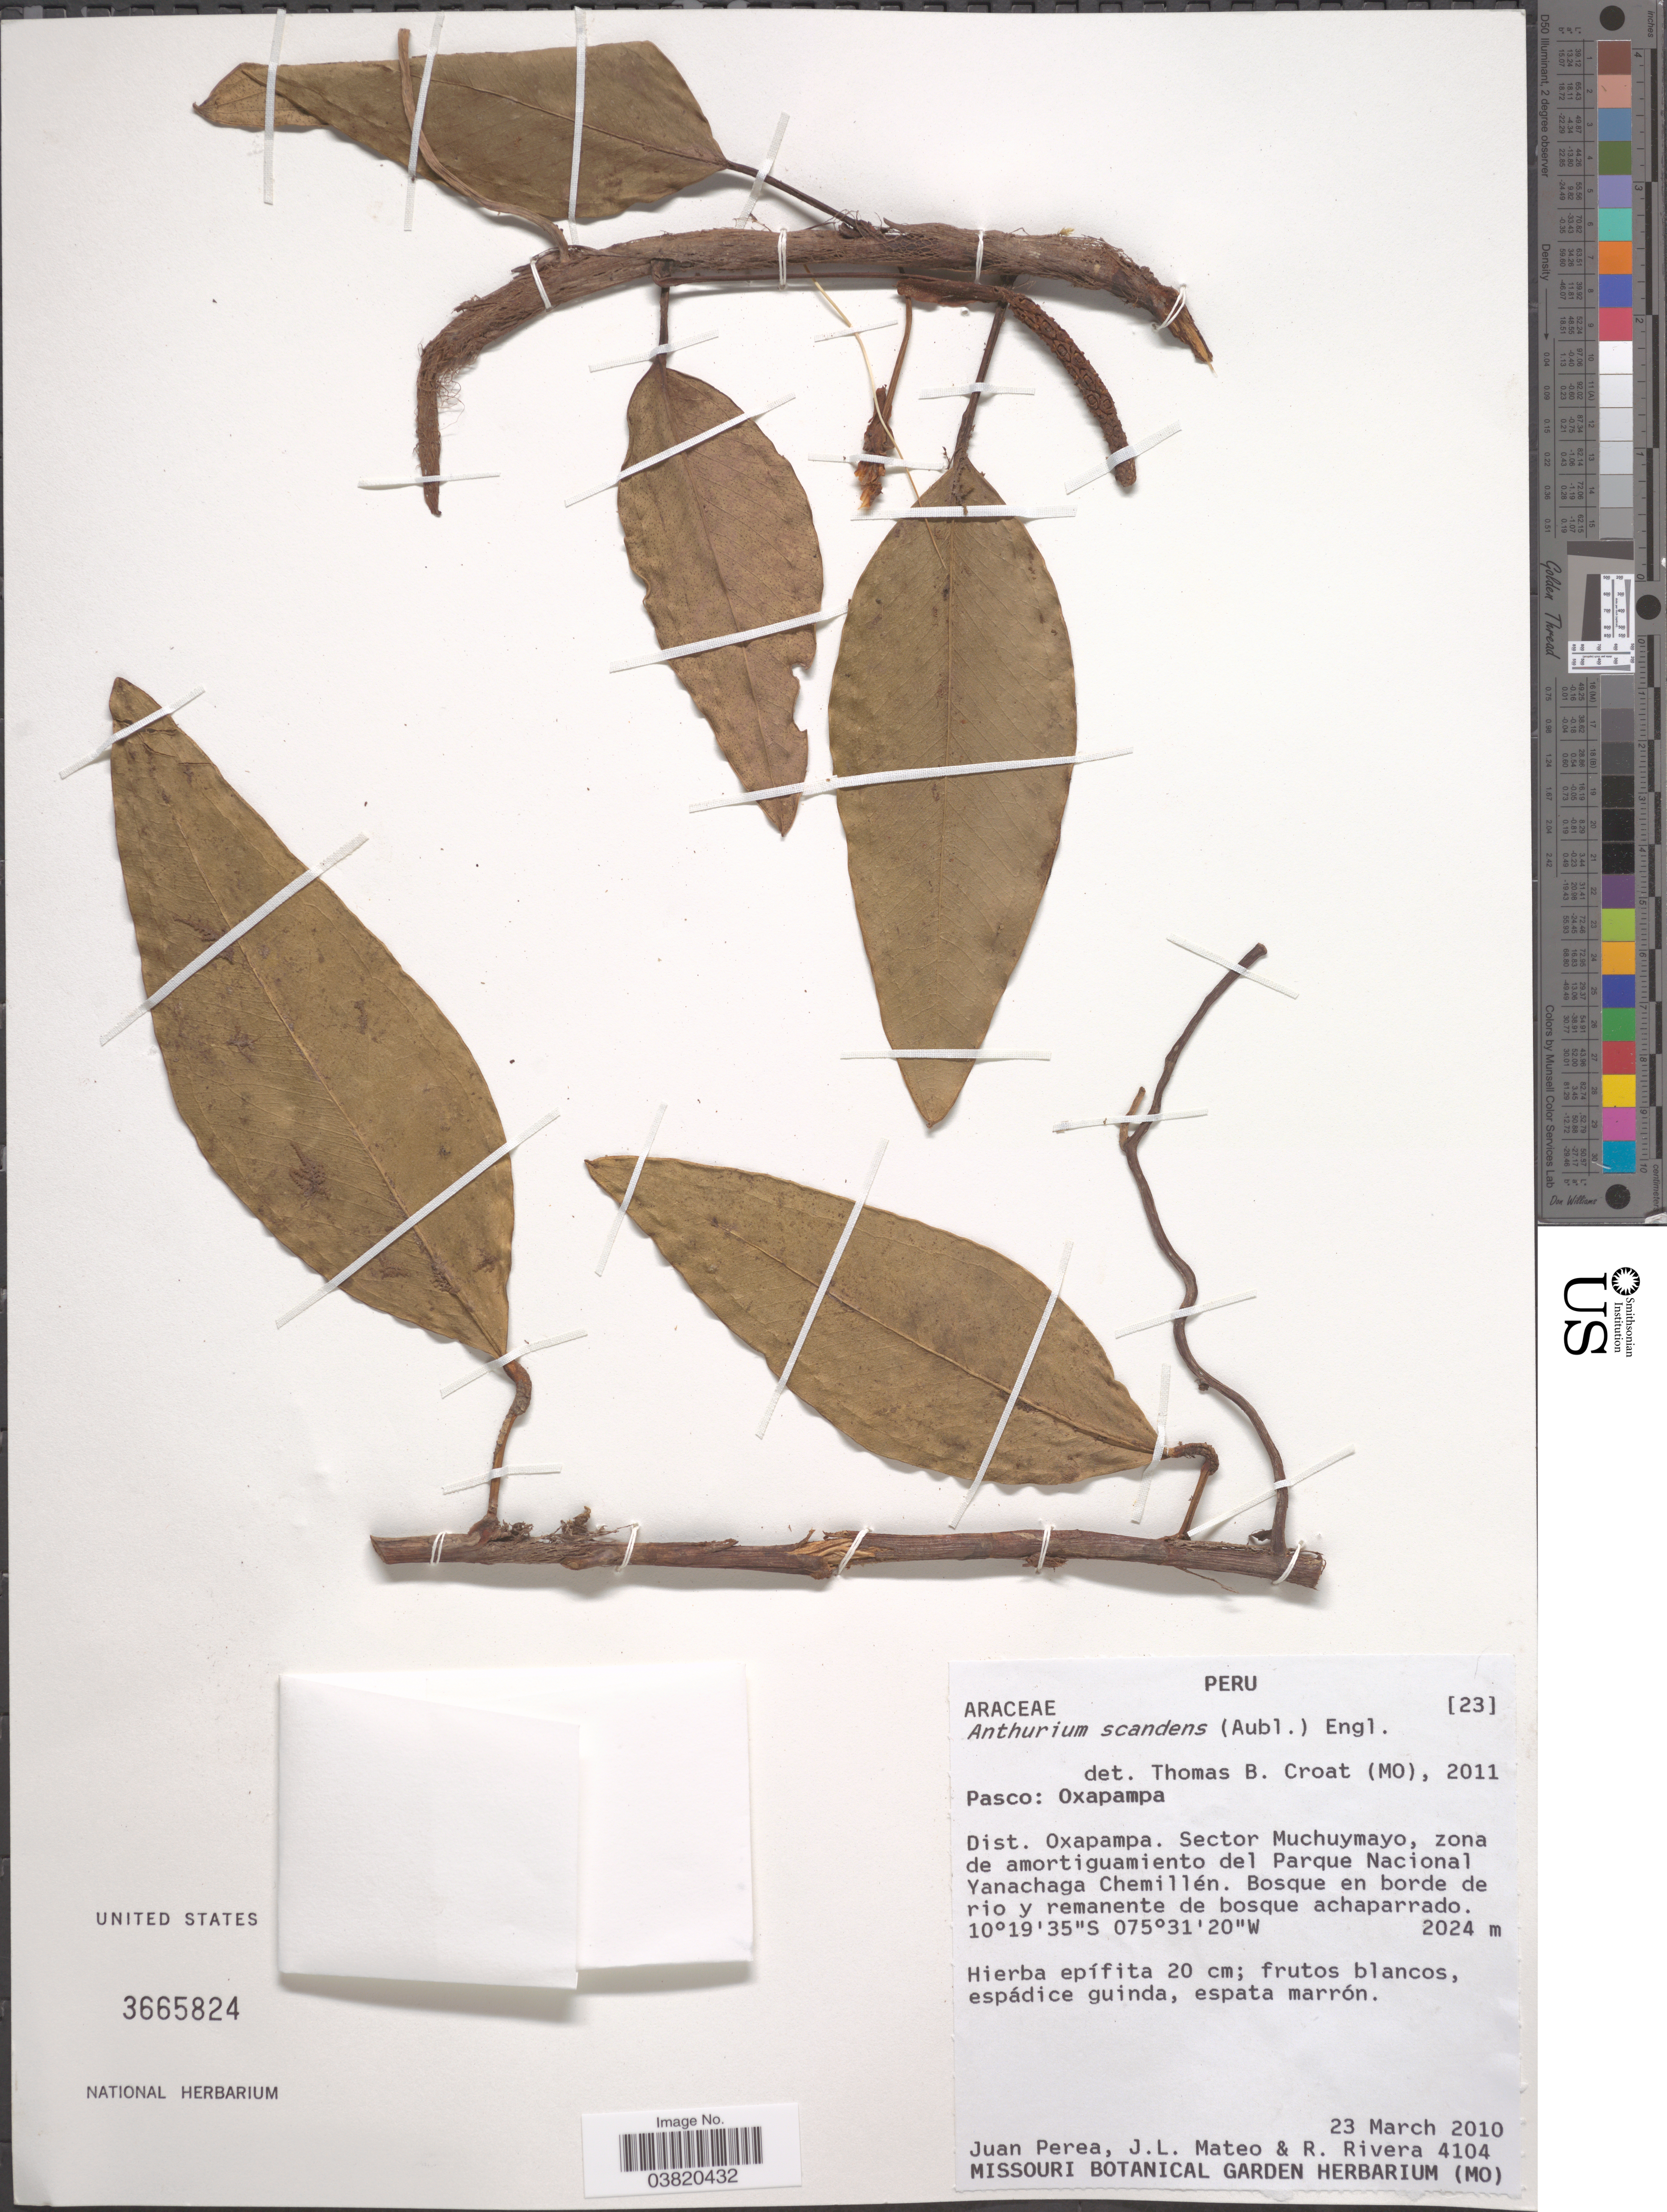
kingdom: Plantae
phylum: Tracheophyta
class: Liliopsida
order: Alismatales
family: Araceae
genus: Anthurium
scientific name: Anthurium scandens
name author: (Aubl.) Engl.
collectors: J. Perea, J. Mateo & R. Rivera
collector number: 4104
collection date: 2010-03-23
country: Peru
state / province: Pasco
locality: Oxapampa. Dist. Oxapampa. Sector Muchuymayo, zona de amortiguamiento del Parque Nacional Yanachaga Chemillén.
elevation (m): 2024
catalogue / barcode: US 3665824